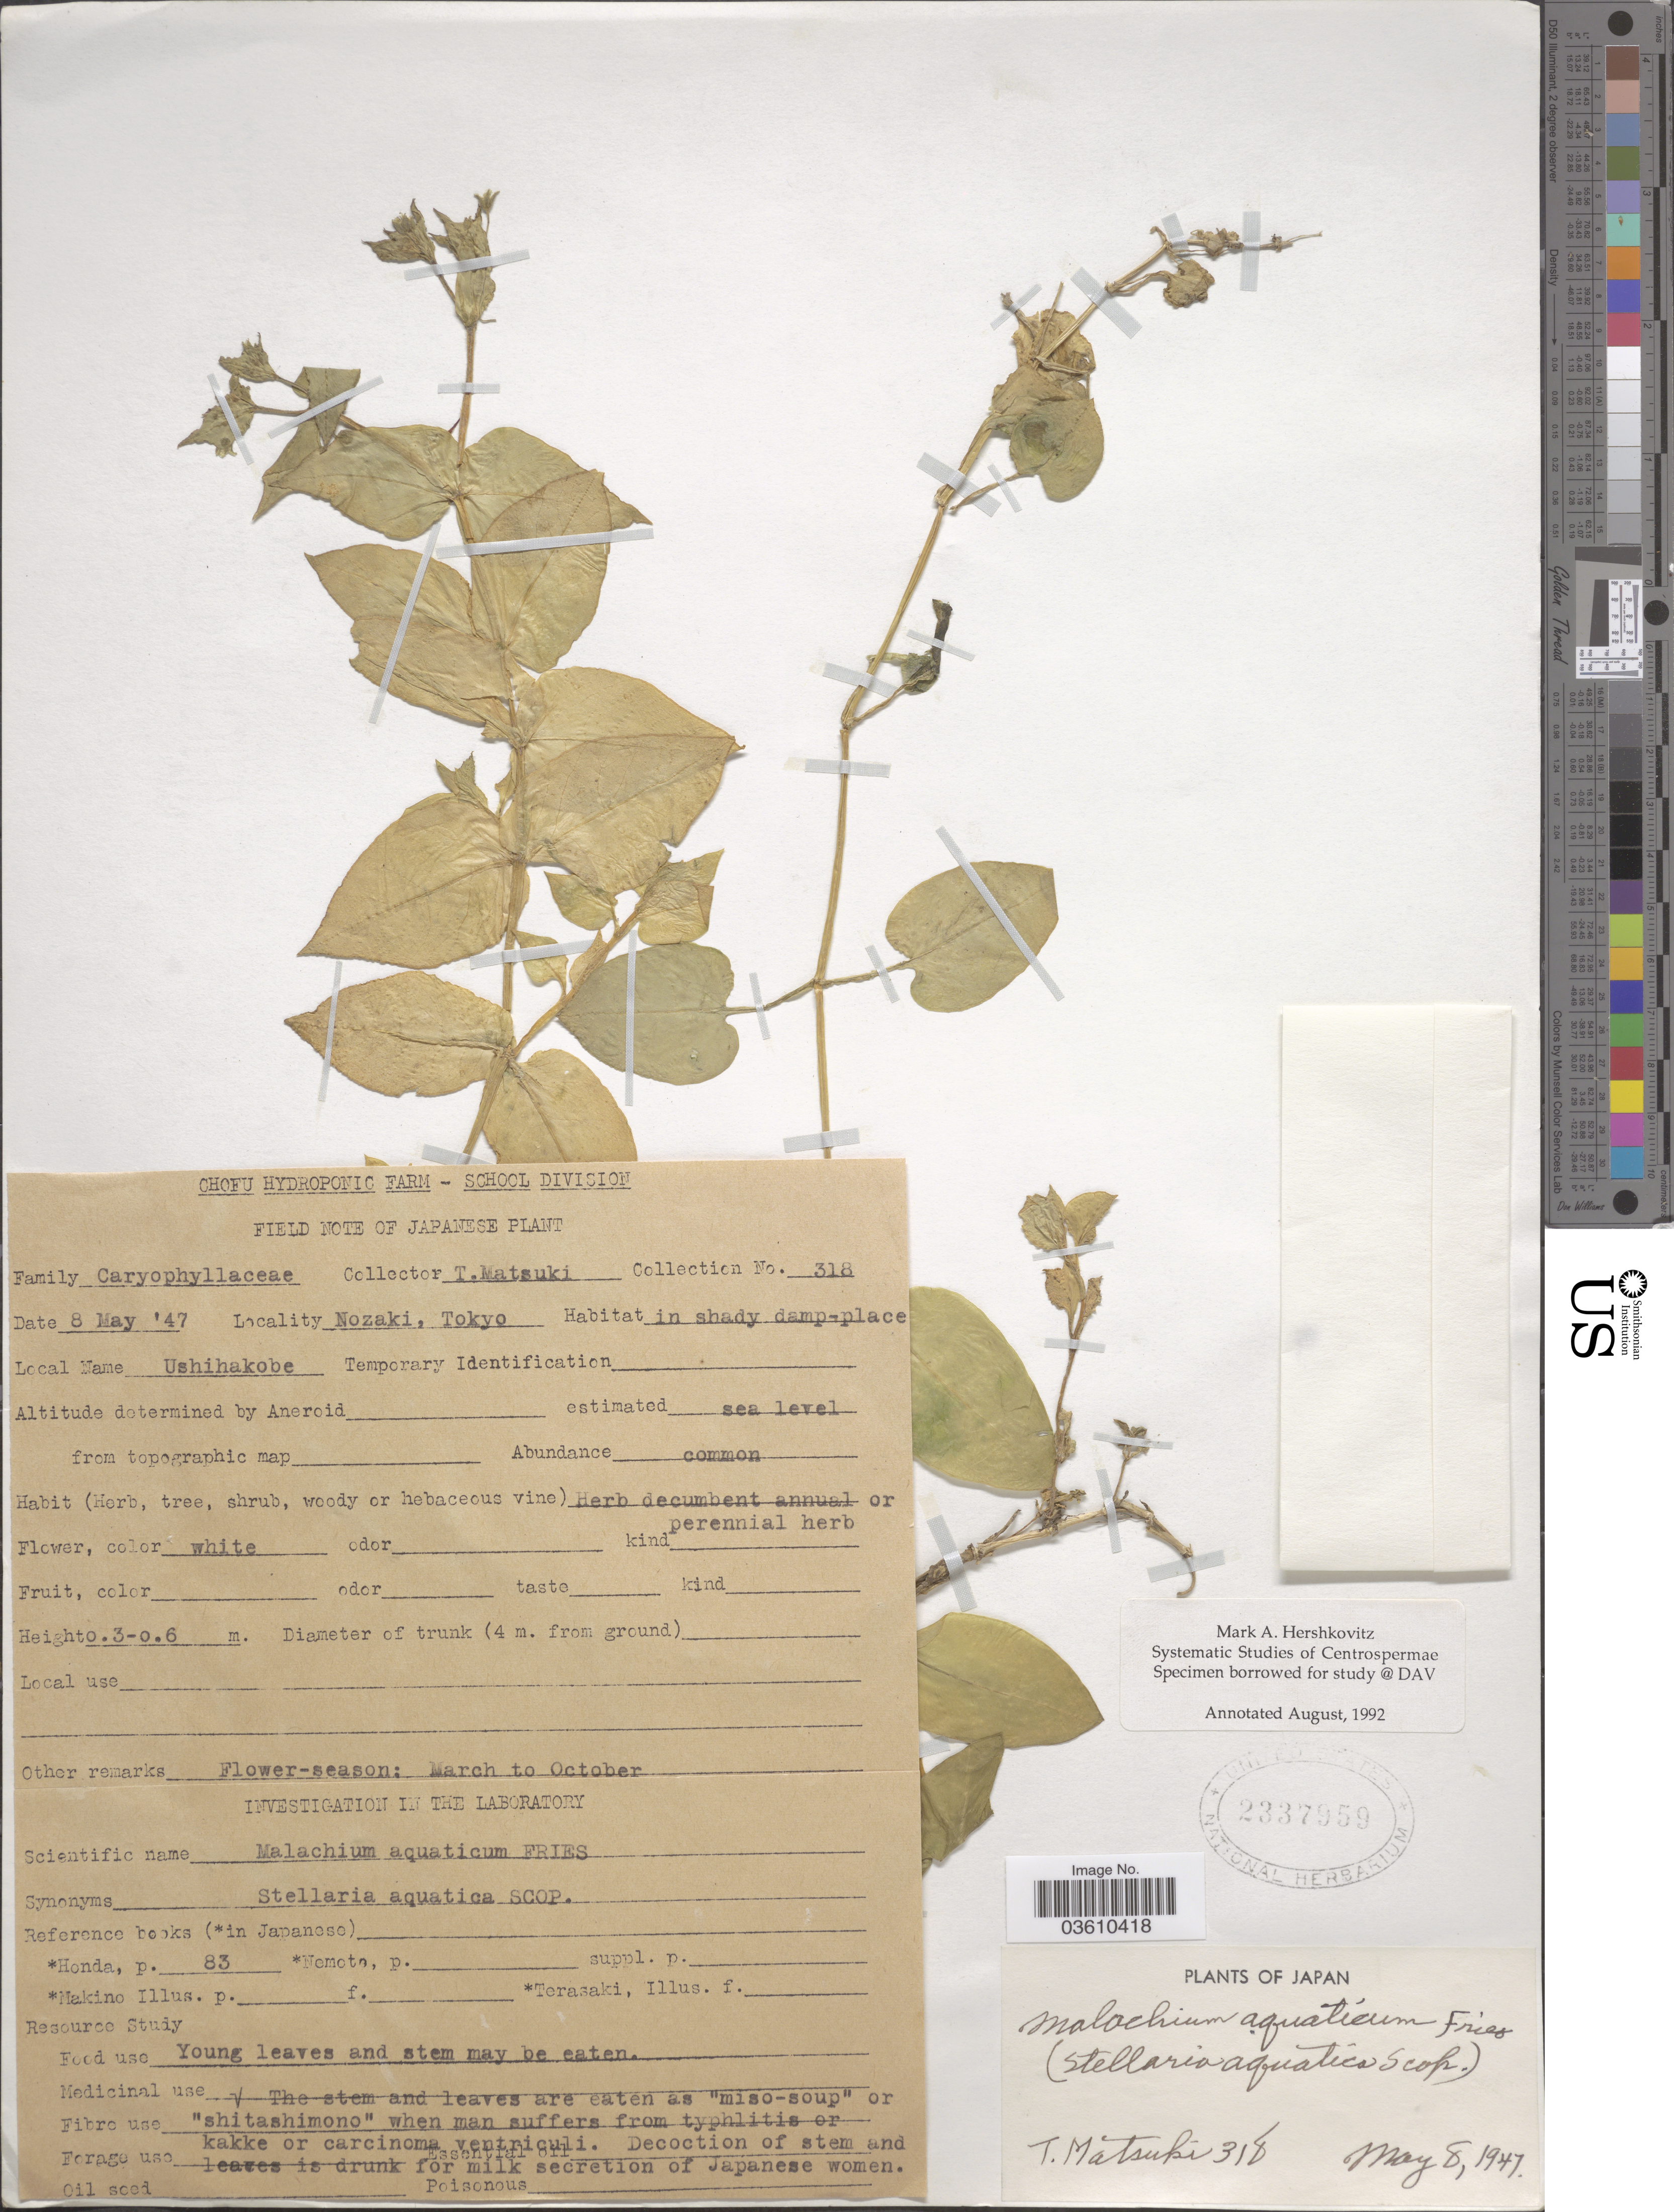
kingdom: Plantae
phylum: Tracheophyta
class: Magnoliopsida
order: Caryophyllales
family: Caryophyllaceae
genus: Stellaria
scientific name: Stellaria aquatica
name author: L.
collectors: T. Matsuki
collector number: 318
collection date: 1947-05-08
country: Japan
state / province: Tokyo, Federal City of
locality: Nozaki, Tokyo.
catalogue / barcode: US 2337959